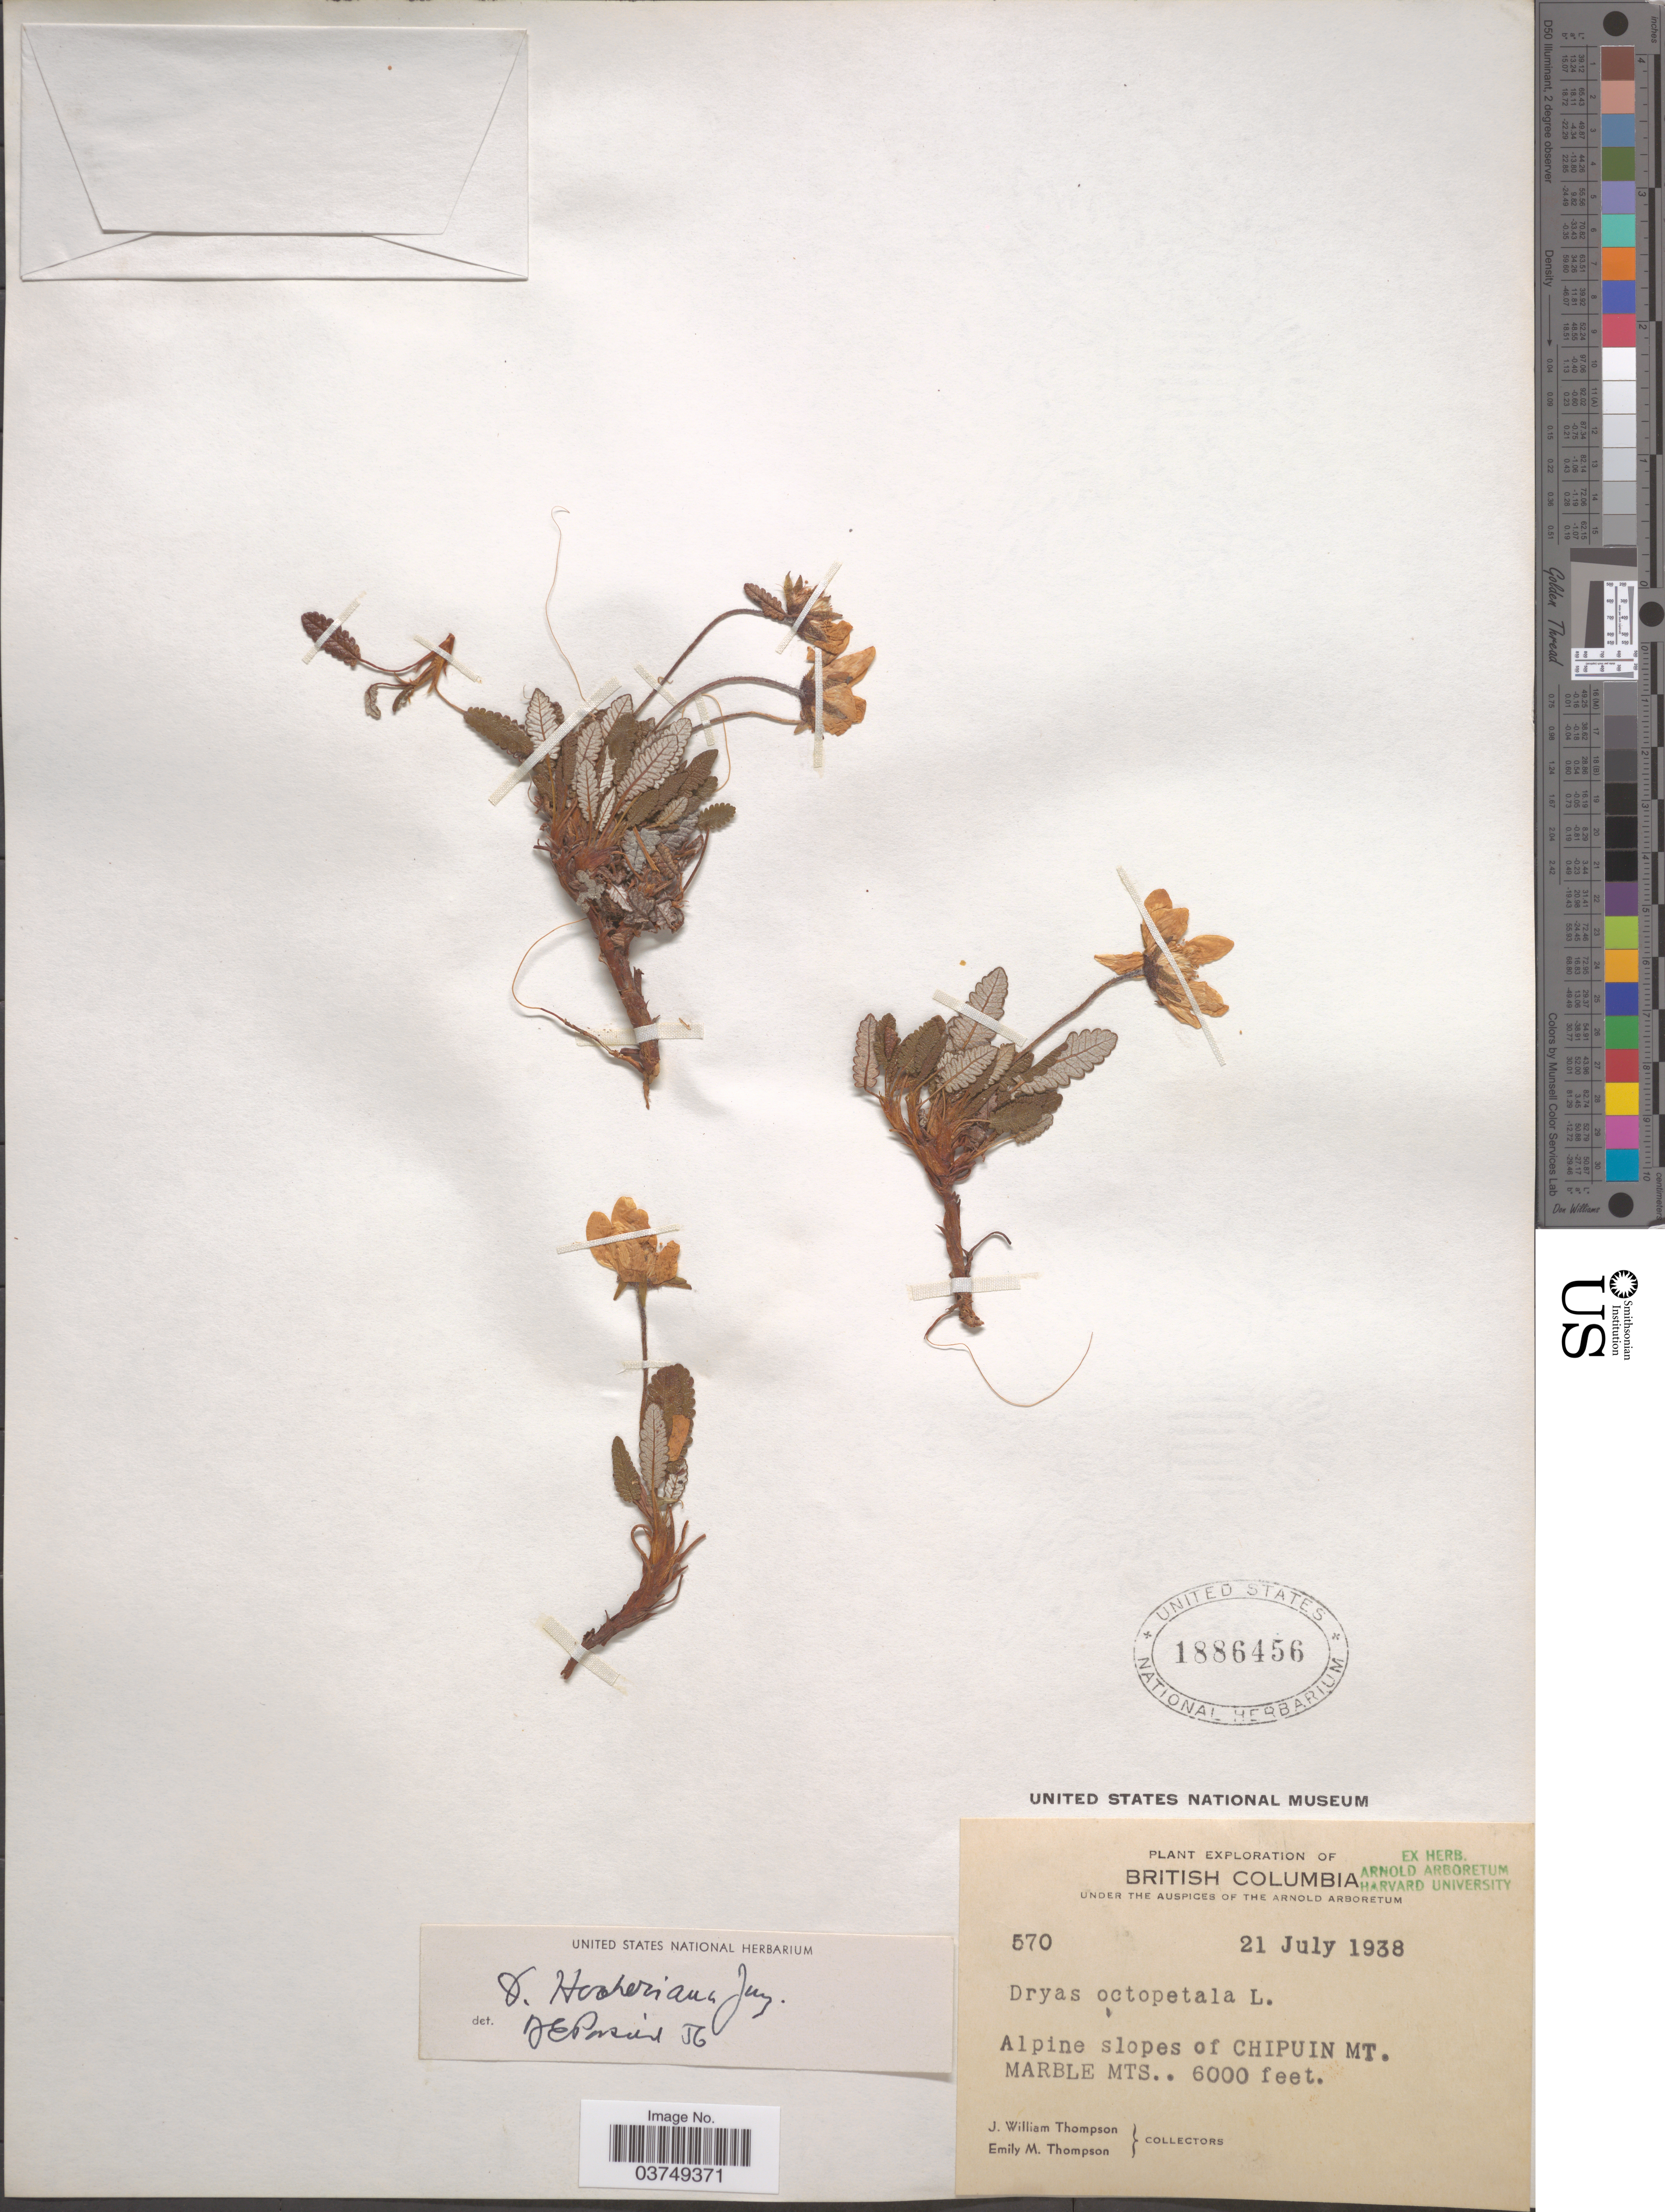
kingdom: Plantae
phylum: Tracheophyta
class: Magnoliopsida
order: Rosales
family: Rosaceae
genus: Dryas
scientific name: Dryas hookeriana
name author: Juz.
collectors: J. W. Thompson & E. M. Thompson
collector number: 570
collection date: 1938-07-21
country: Canada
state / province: British Columbia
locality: Alpine slopes of Chipuin Mt. Marble Mts.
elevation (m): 1829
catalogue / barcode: US 1886456